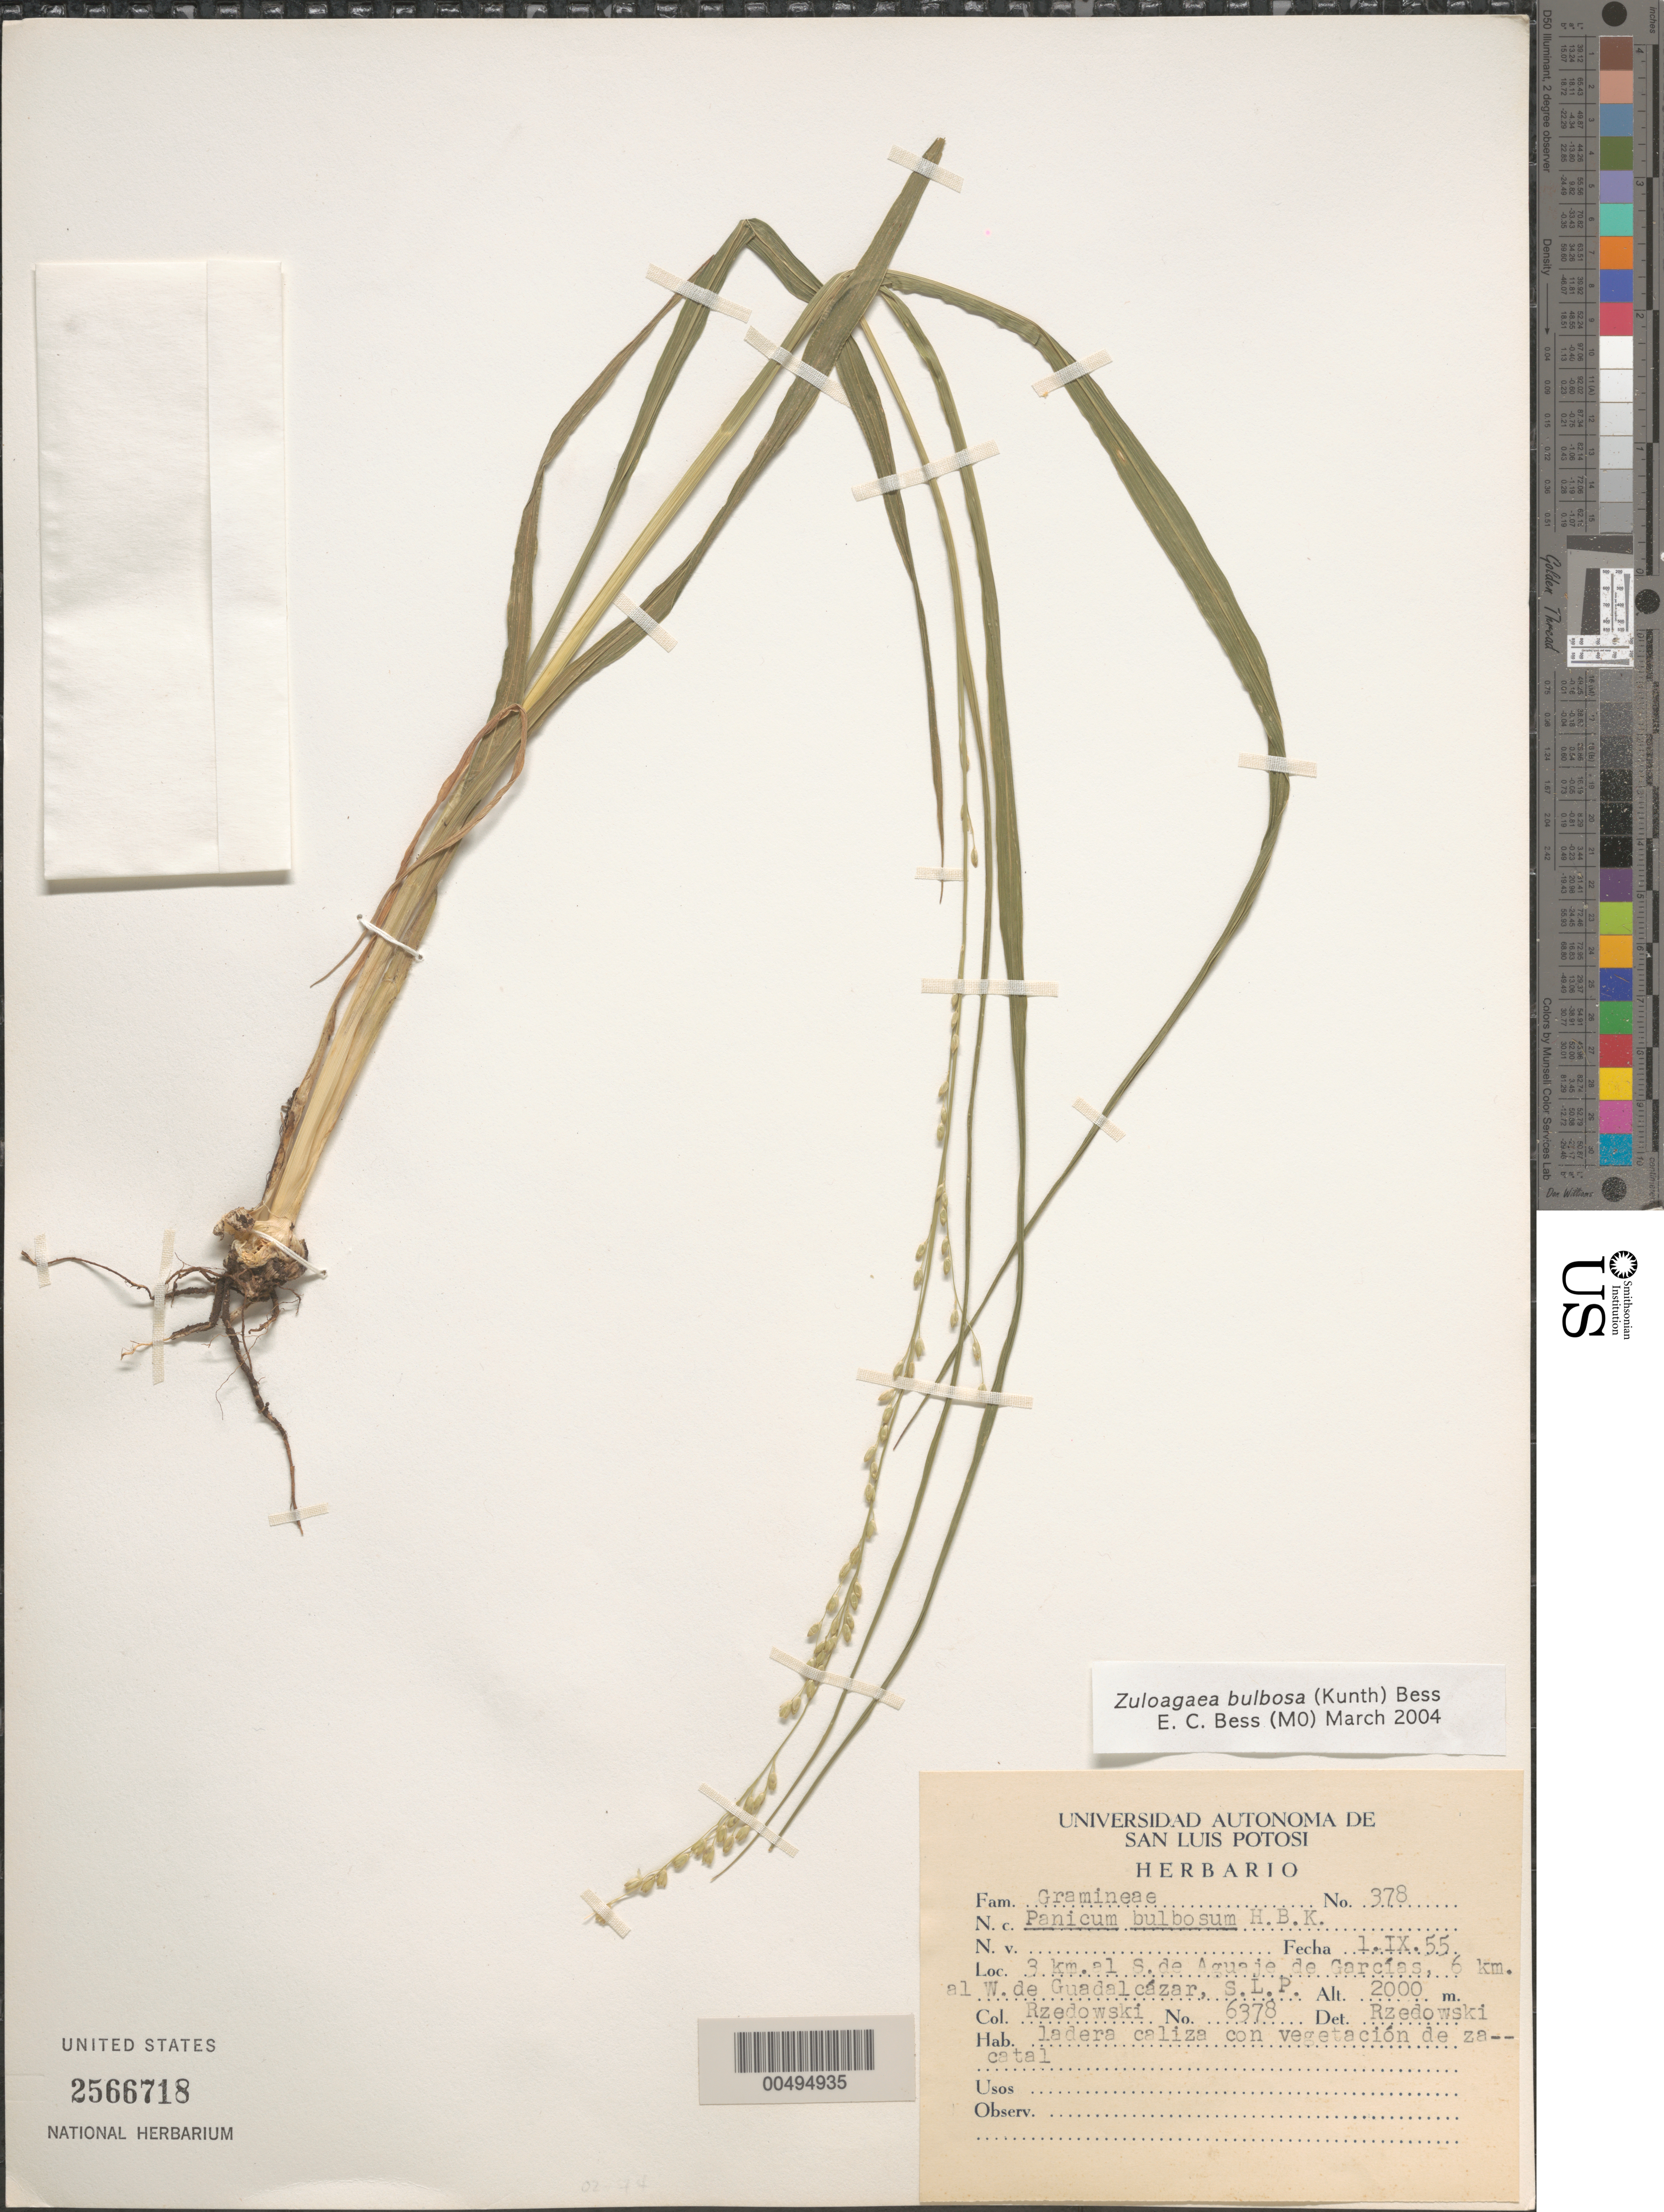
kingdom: Plantae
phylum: Tracheophyta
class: Liliopsida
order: Poales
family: Poaceae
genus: Panicum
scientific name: Panicum bulbosum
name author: Kunth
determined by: Rzedowski, J.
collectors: J. Rzedowski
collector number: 6378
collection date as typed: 1 Sep 1955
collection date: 1955-09-01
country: Mexico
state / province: San Luis Potosi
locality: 3 km al S de Aguaje de Garc¡as, 6 km al W de Guadalcázar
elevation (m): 2000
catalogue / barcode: US 2566718